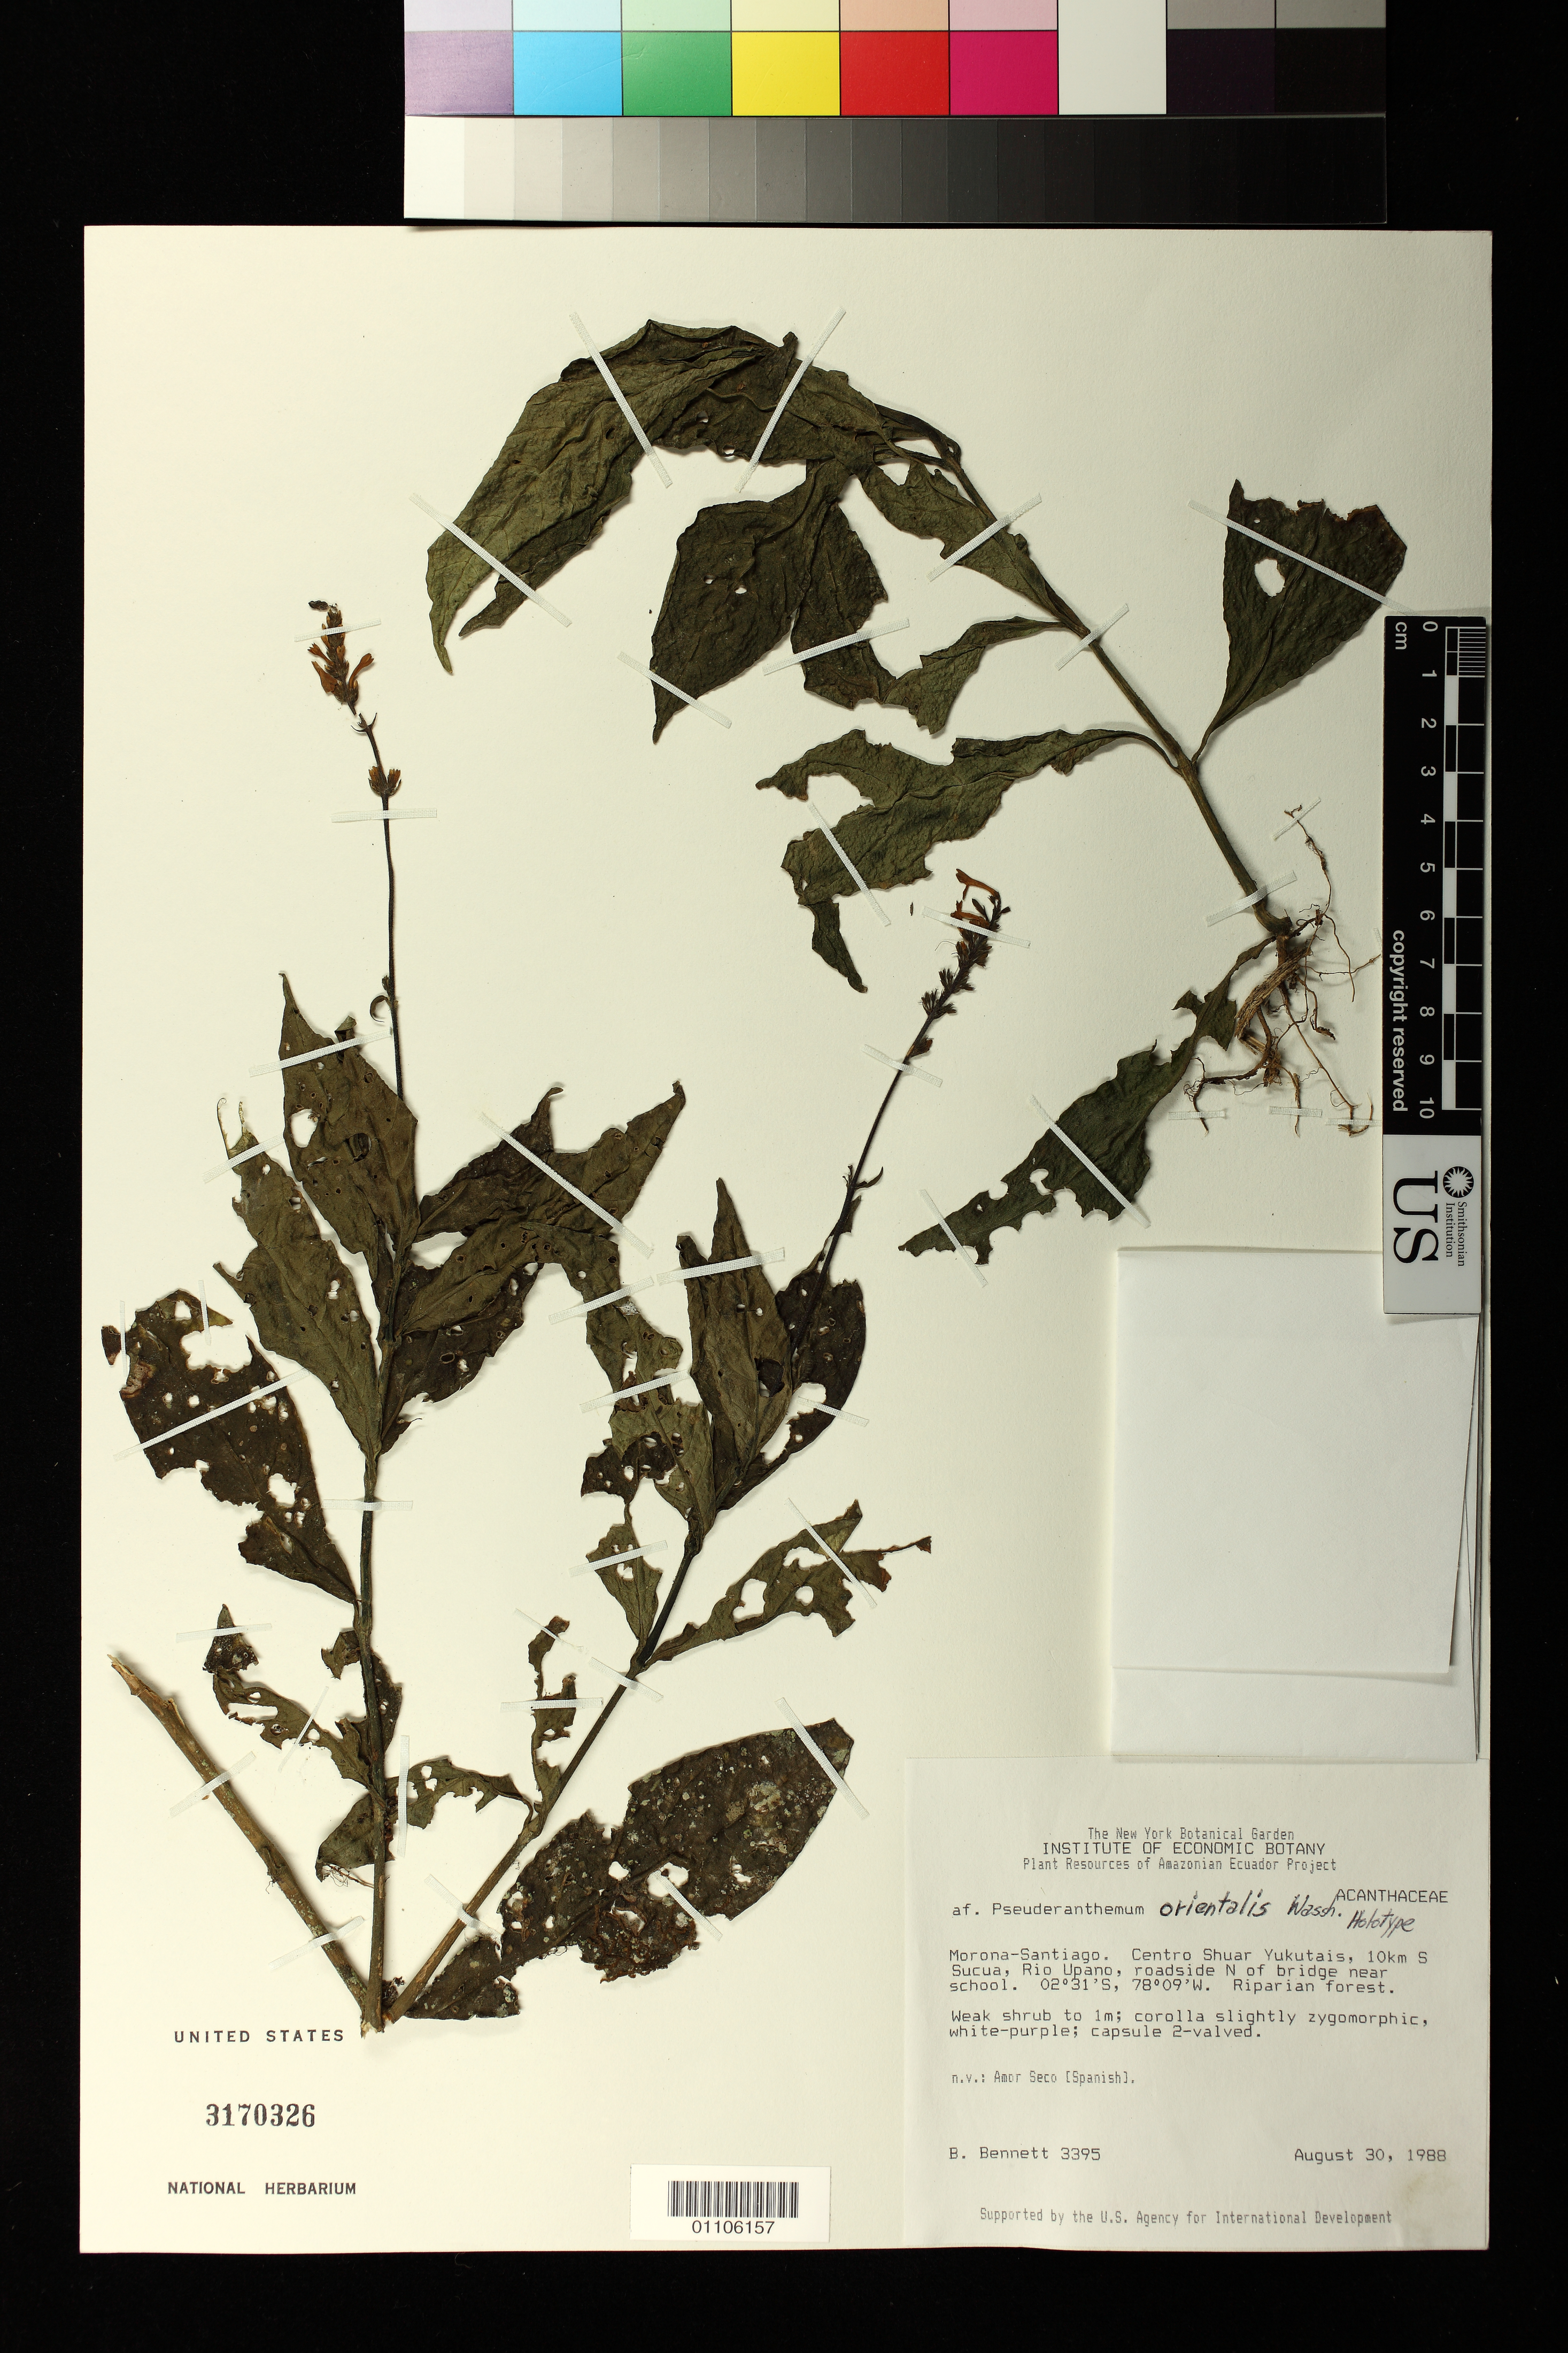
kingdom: Plantae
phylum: Tracheophyta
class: Magnoliopsida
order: Lamiales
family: Acanthaceae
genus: Pseuderanthemum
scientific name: Pseuderanthemum orientalis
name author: Wassh.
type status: Holotype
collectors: B. Bennett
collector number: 3395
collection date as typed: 30 Aug 1988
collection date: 1988-08-30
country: Ecuador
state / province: Morona-Santiago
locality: Centro Shuar Yukutais, 10 km S Sucua, Rio Upano, roadside N of bridge near school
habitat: Riparian forest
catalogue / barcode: US 3170326